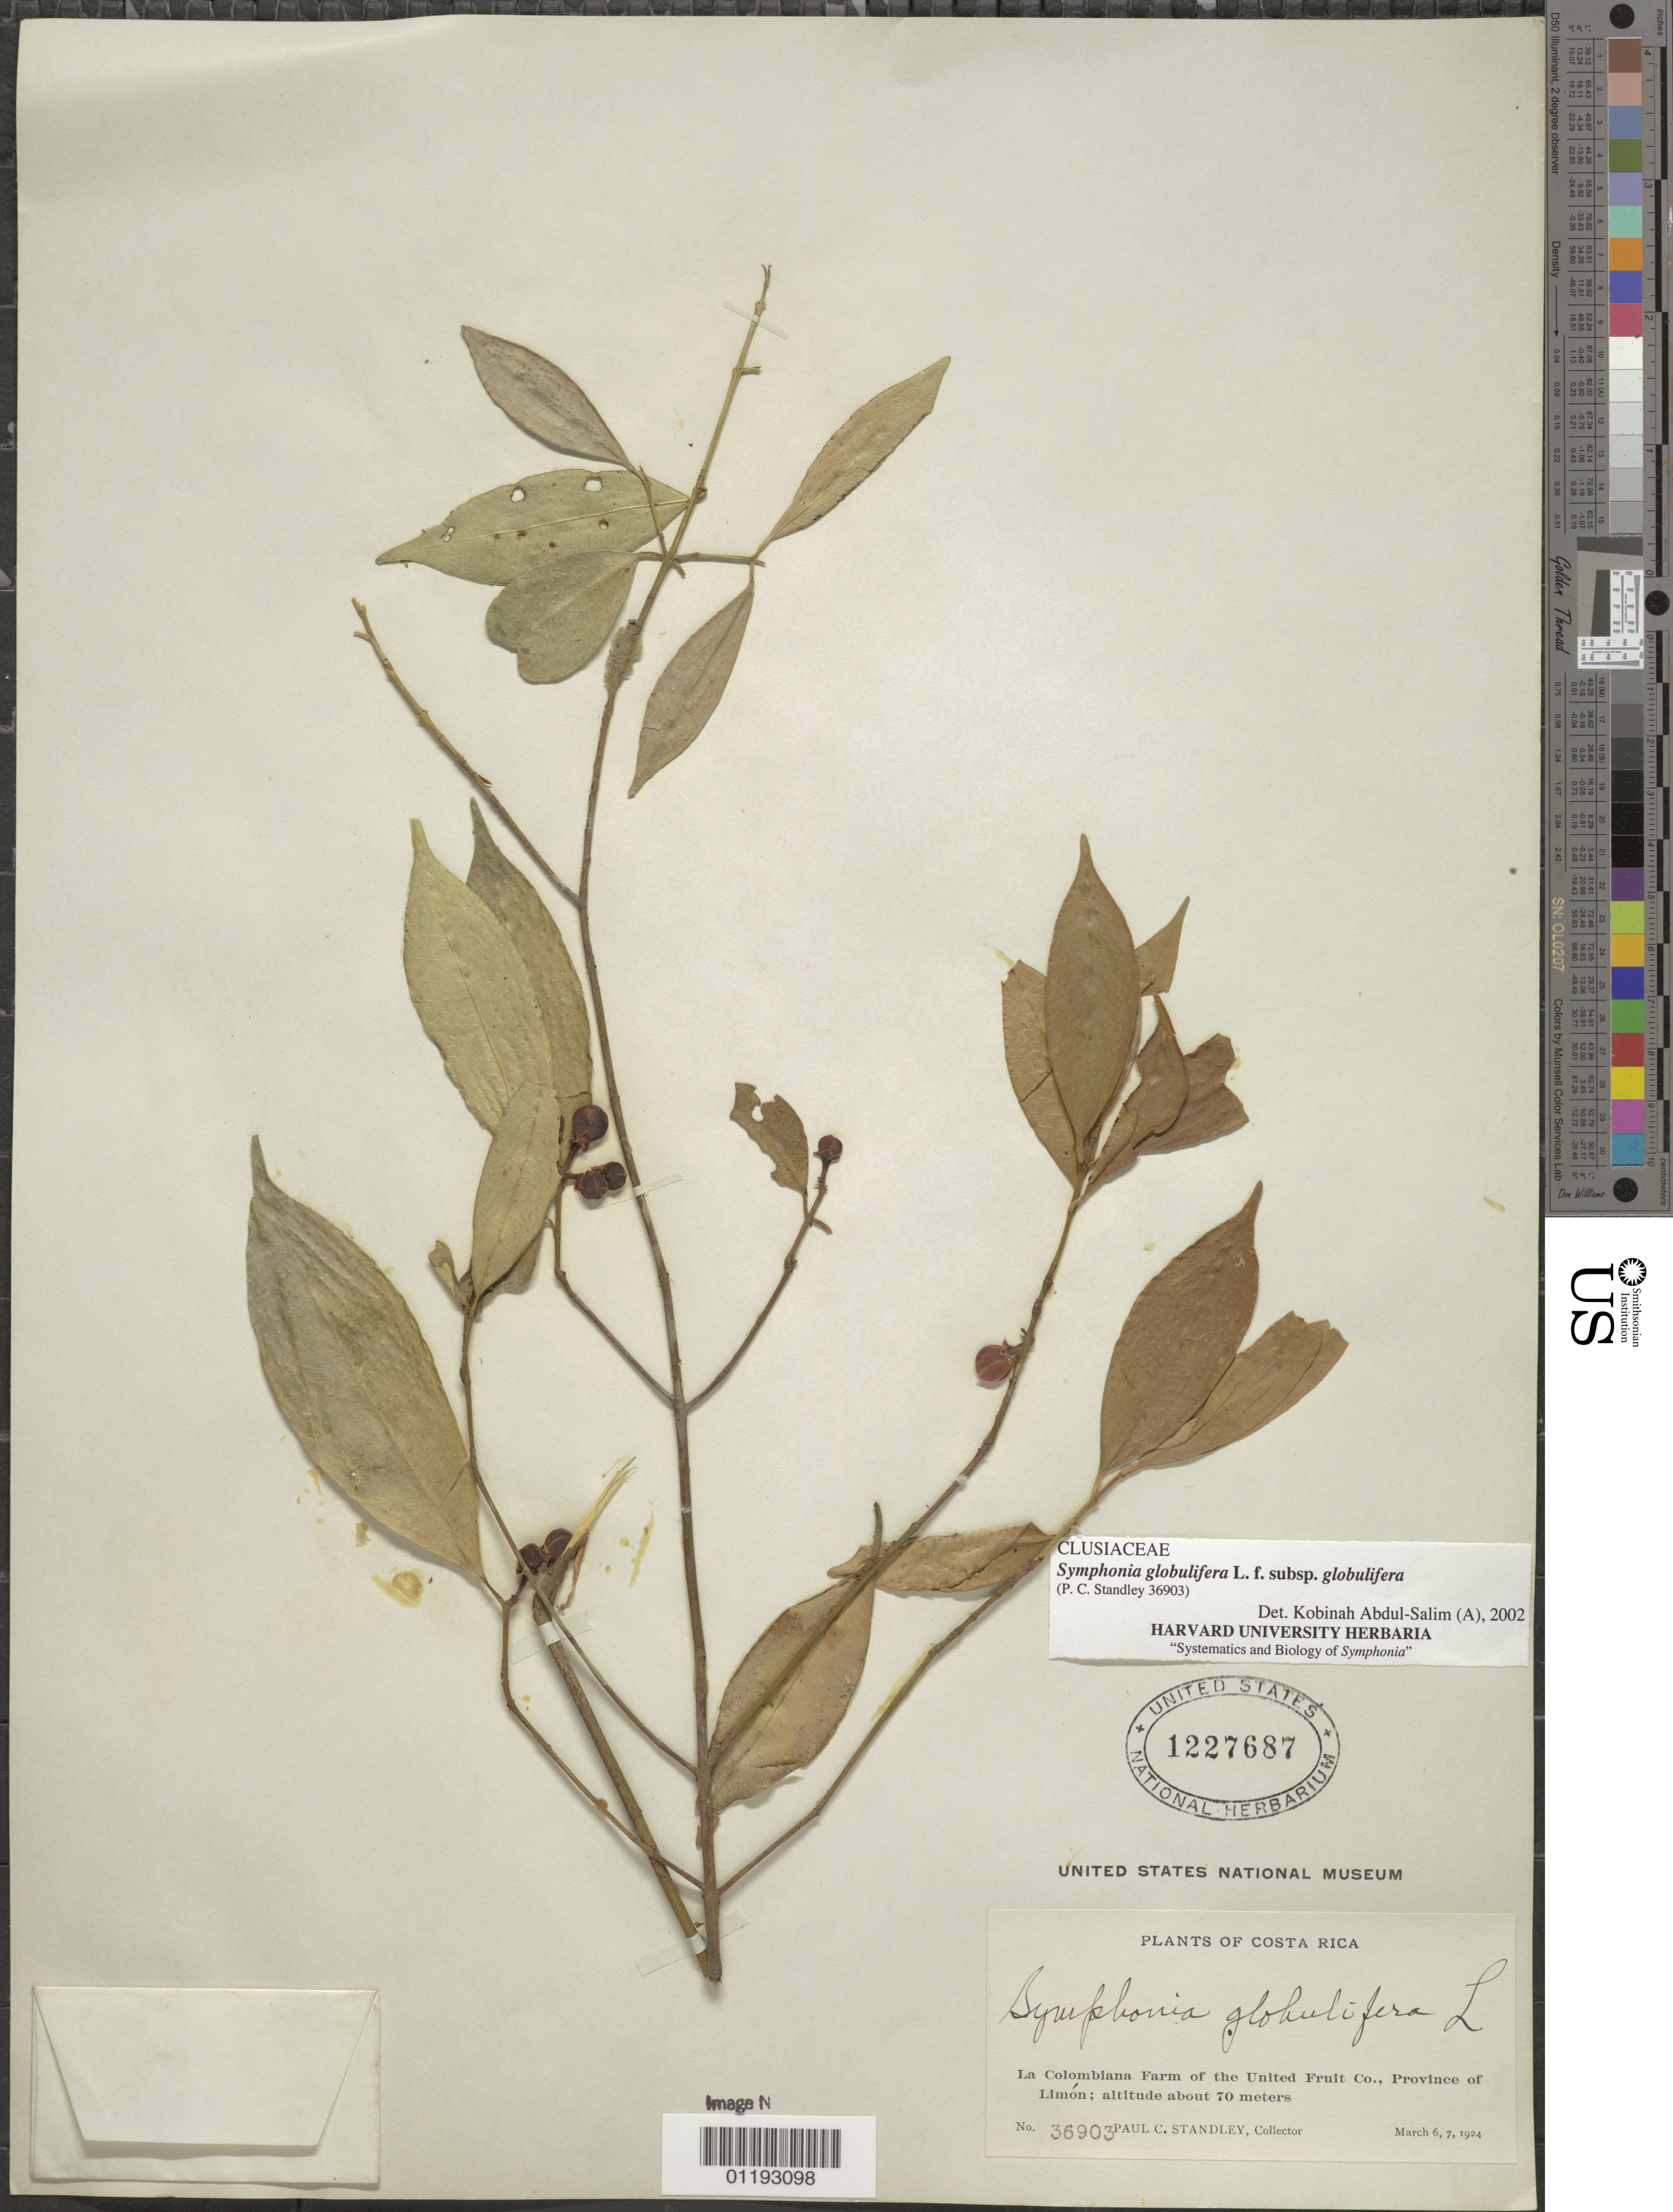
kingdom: Plantae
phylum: Tracheophyta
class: Magnoliopsida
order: Malpighiales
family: Clusiaceae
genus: Symphonia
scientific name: Symphonia globulifera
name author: L. f.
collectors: P. C. Standley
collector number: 36903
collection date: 1924-03-06/1924-03-07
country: Costa Rica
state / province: Limón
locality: La Colombiana Farm of the United Fruit Co.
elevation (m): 70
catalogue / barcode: US 1227687